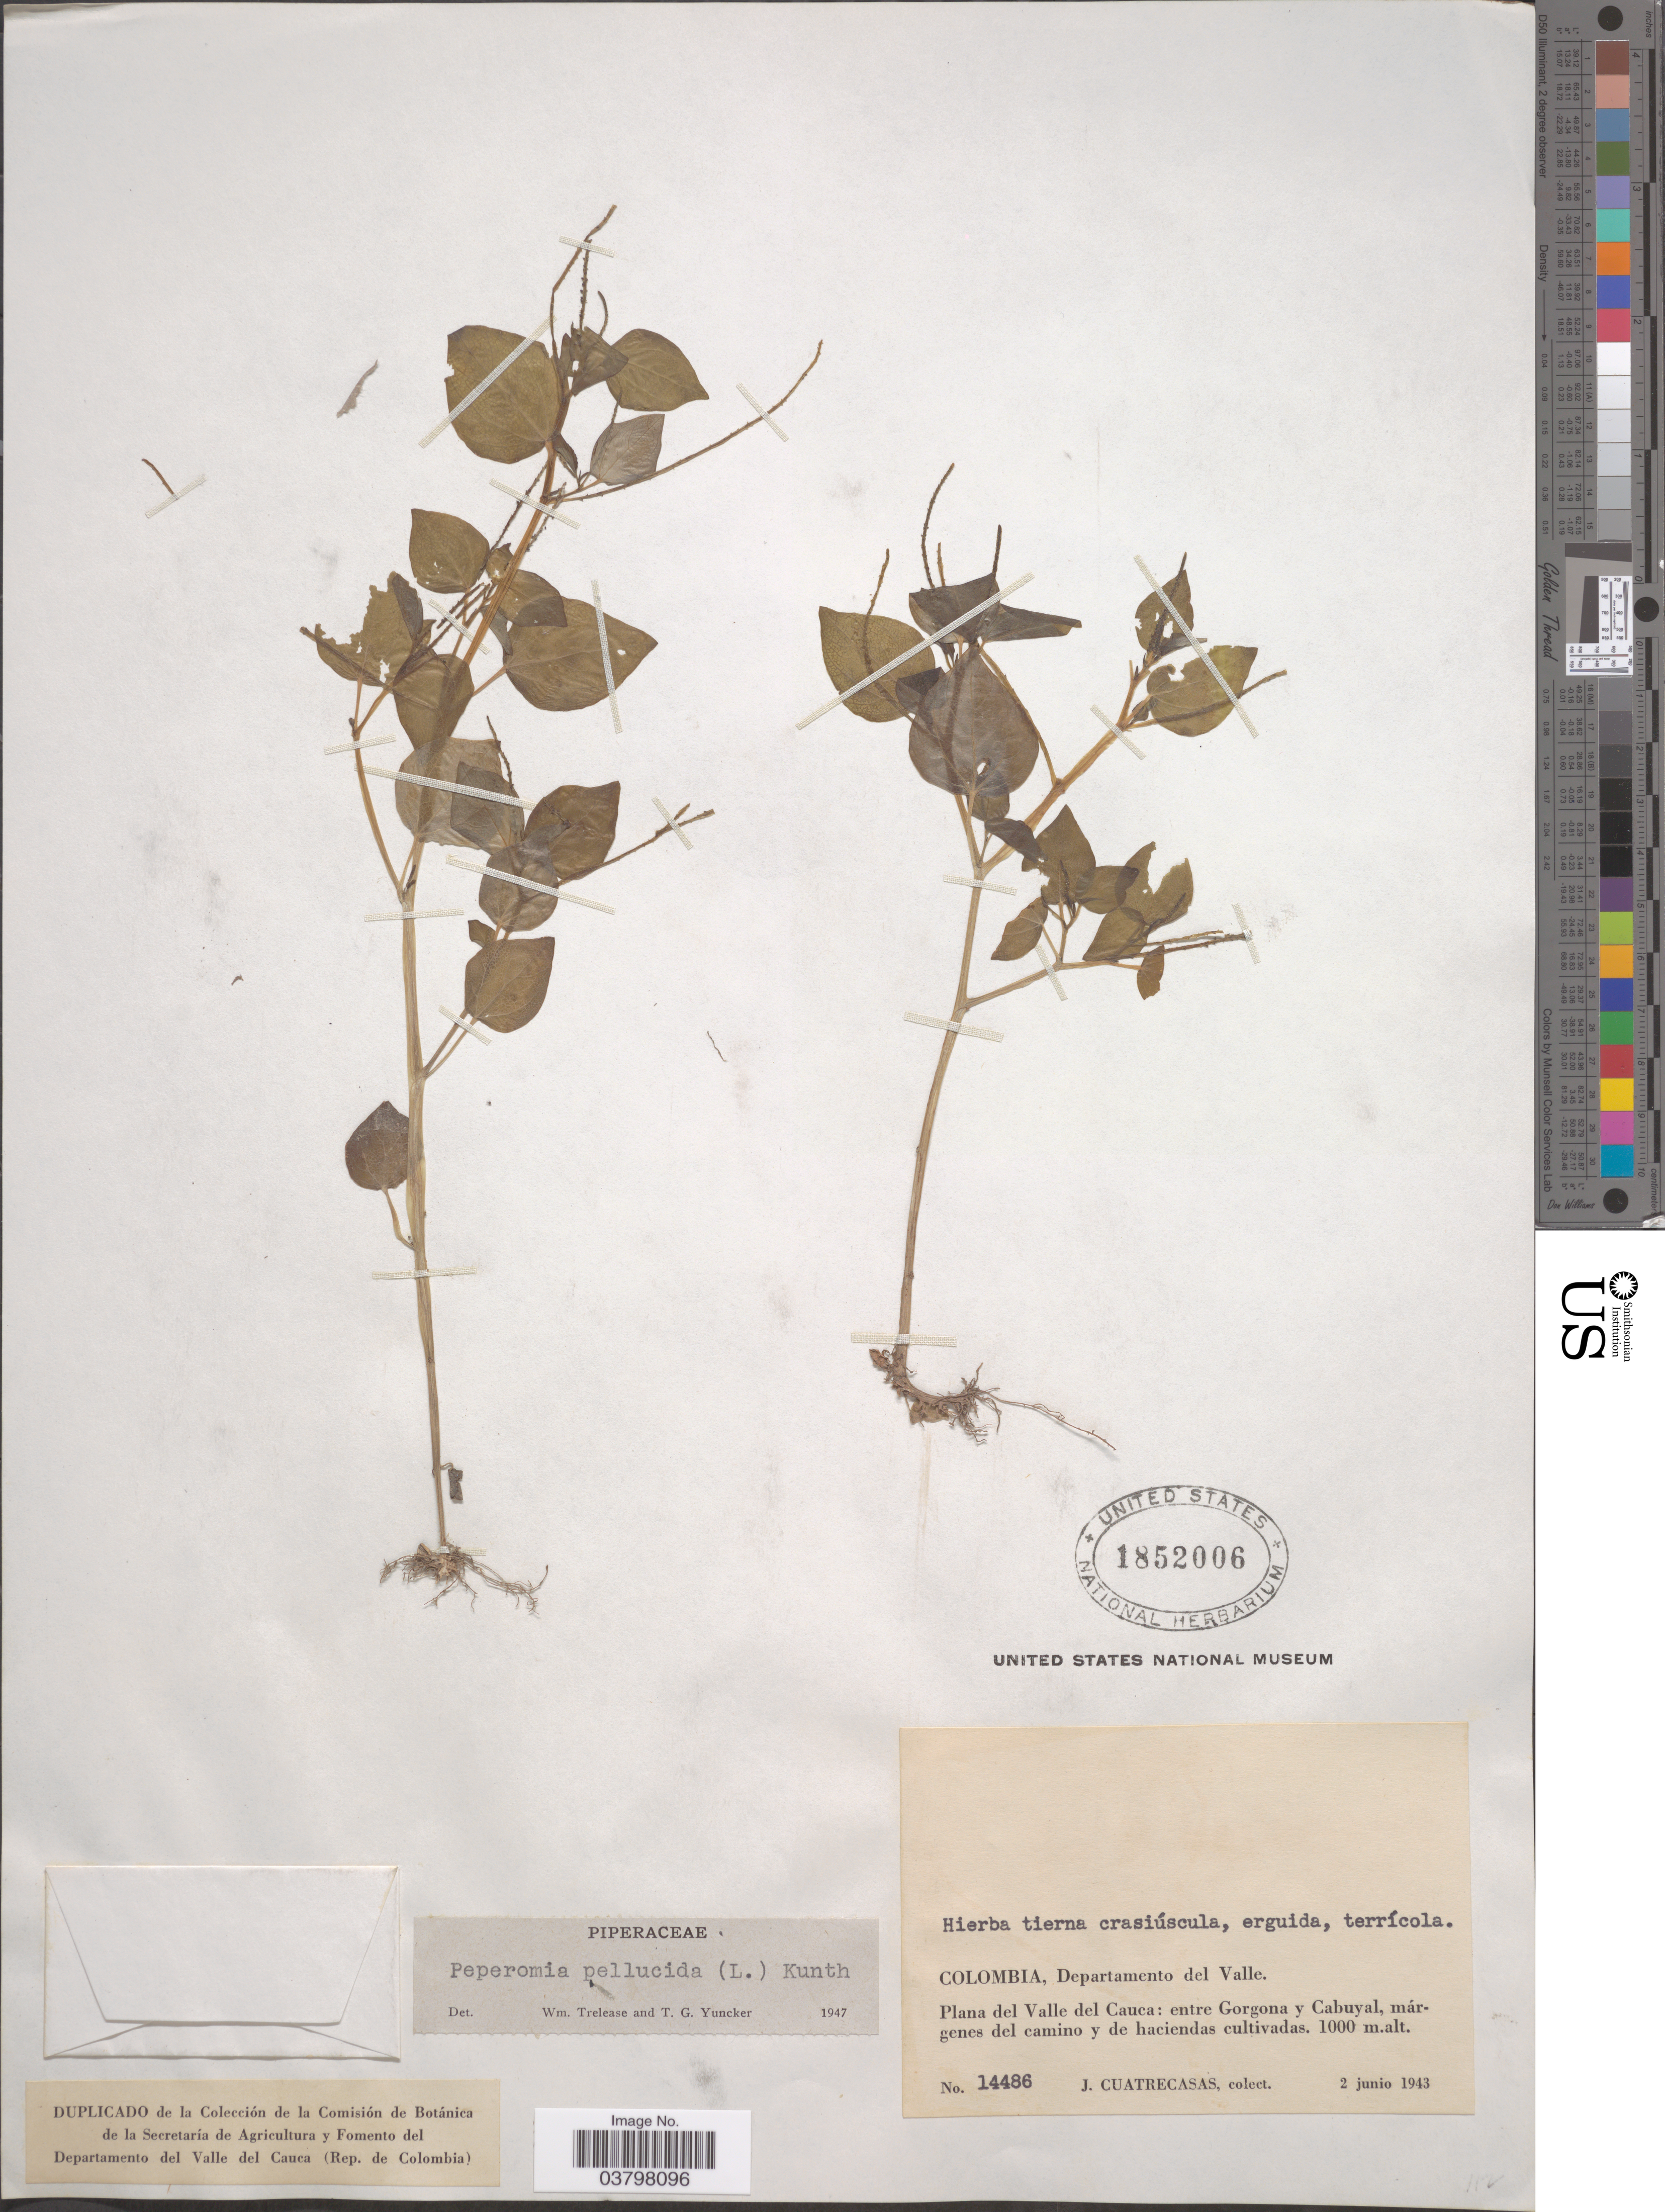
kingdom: Plantae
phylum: Tracheophyta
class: Magnoliopsida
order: Piperales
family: Piperaceae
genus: Peperomia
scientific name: Peperomia pellucida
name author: (L.) Kunth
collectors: J. Cuatrecasas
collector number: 14486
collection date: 1943-06-02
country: Colombia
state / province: Valle del Cauca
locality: Departamento del Valle. Plana del Valle del Cauca: entre Gorgona y Cabuyal, márgenes del camino y de haciendas cultivadas.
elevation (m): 1000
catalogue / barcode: US 1852006